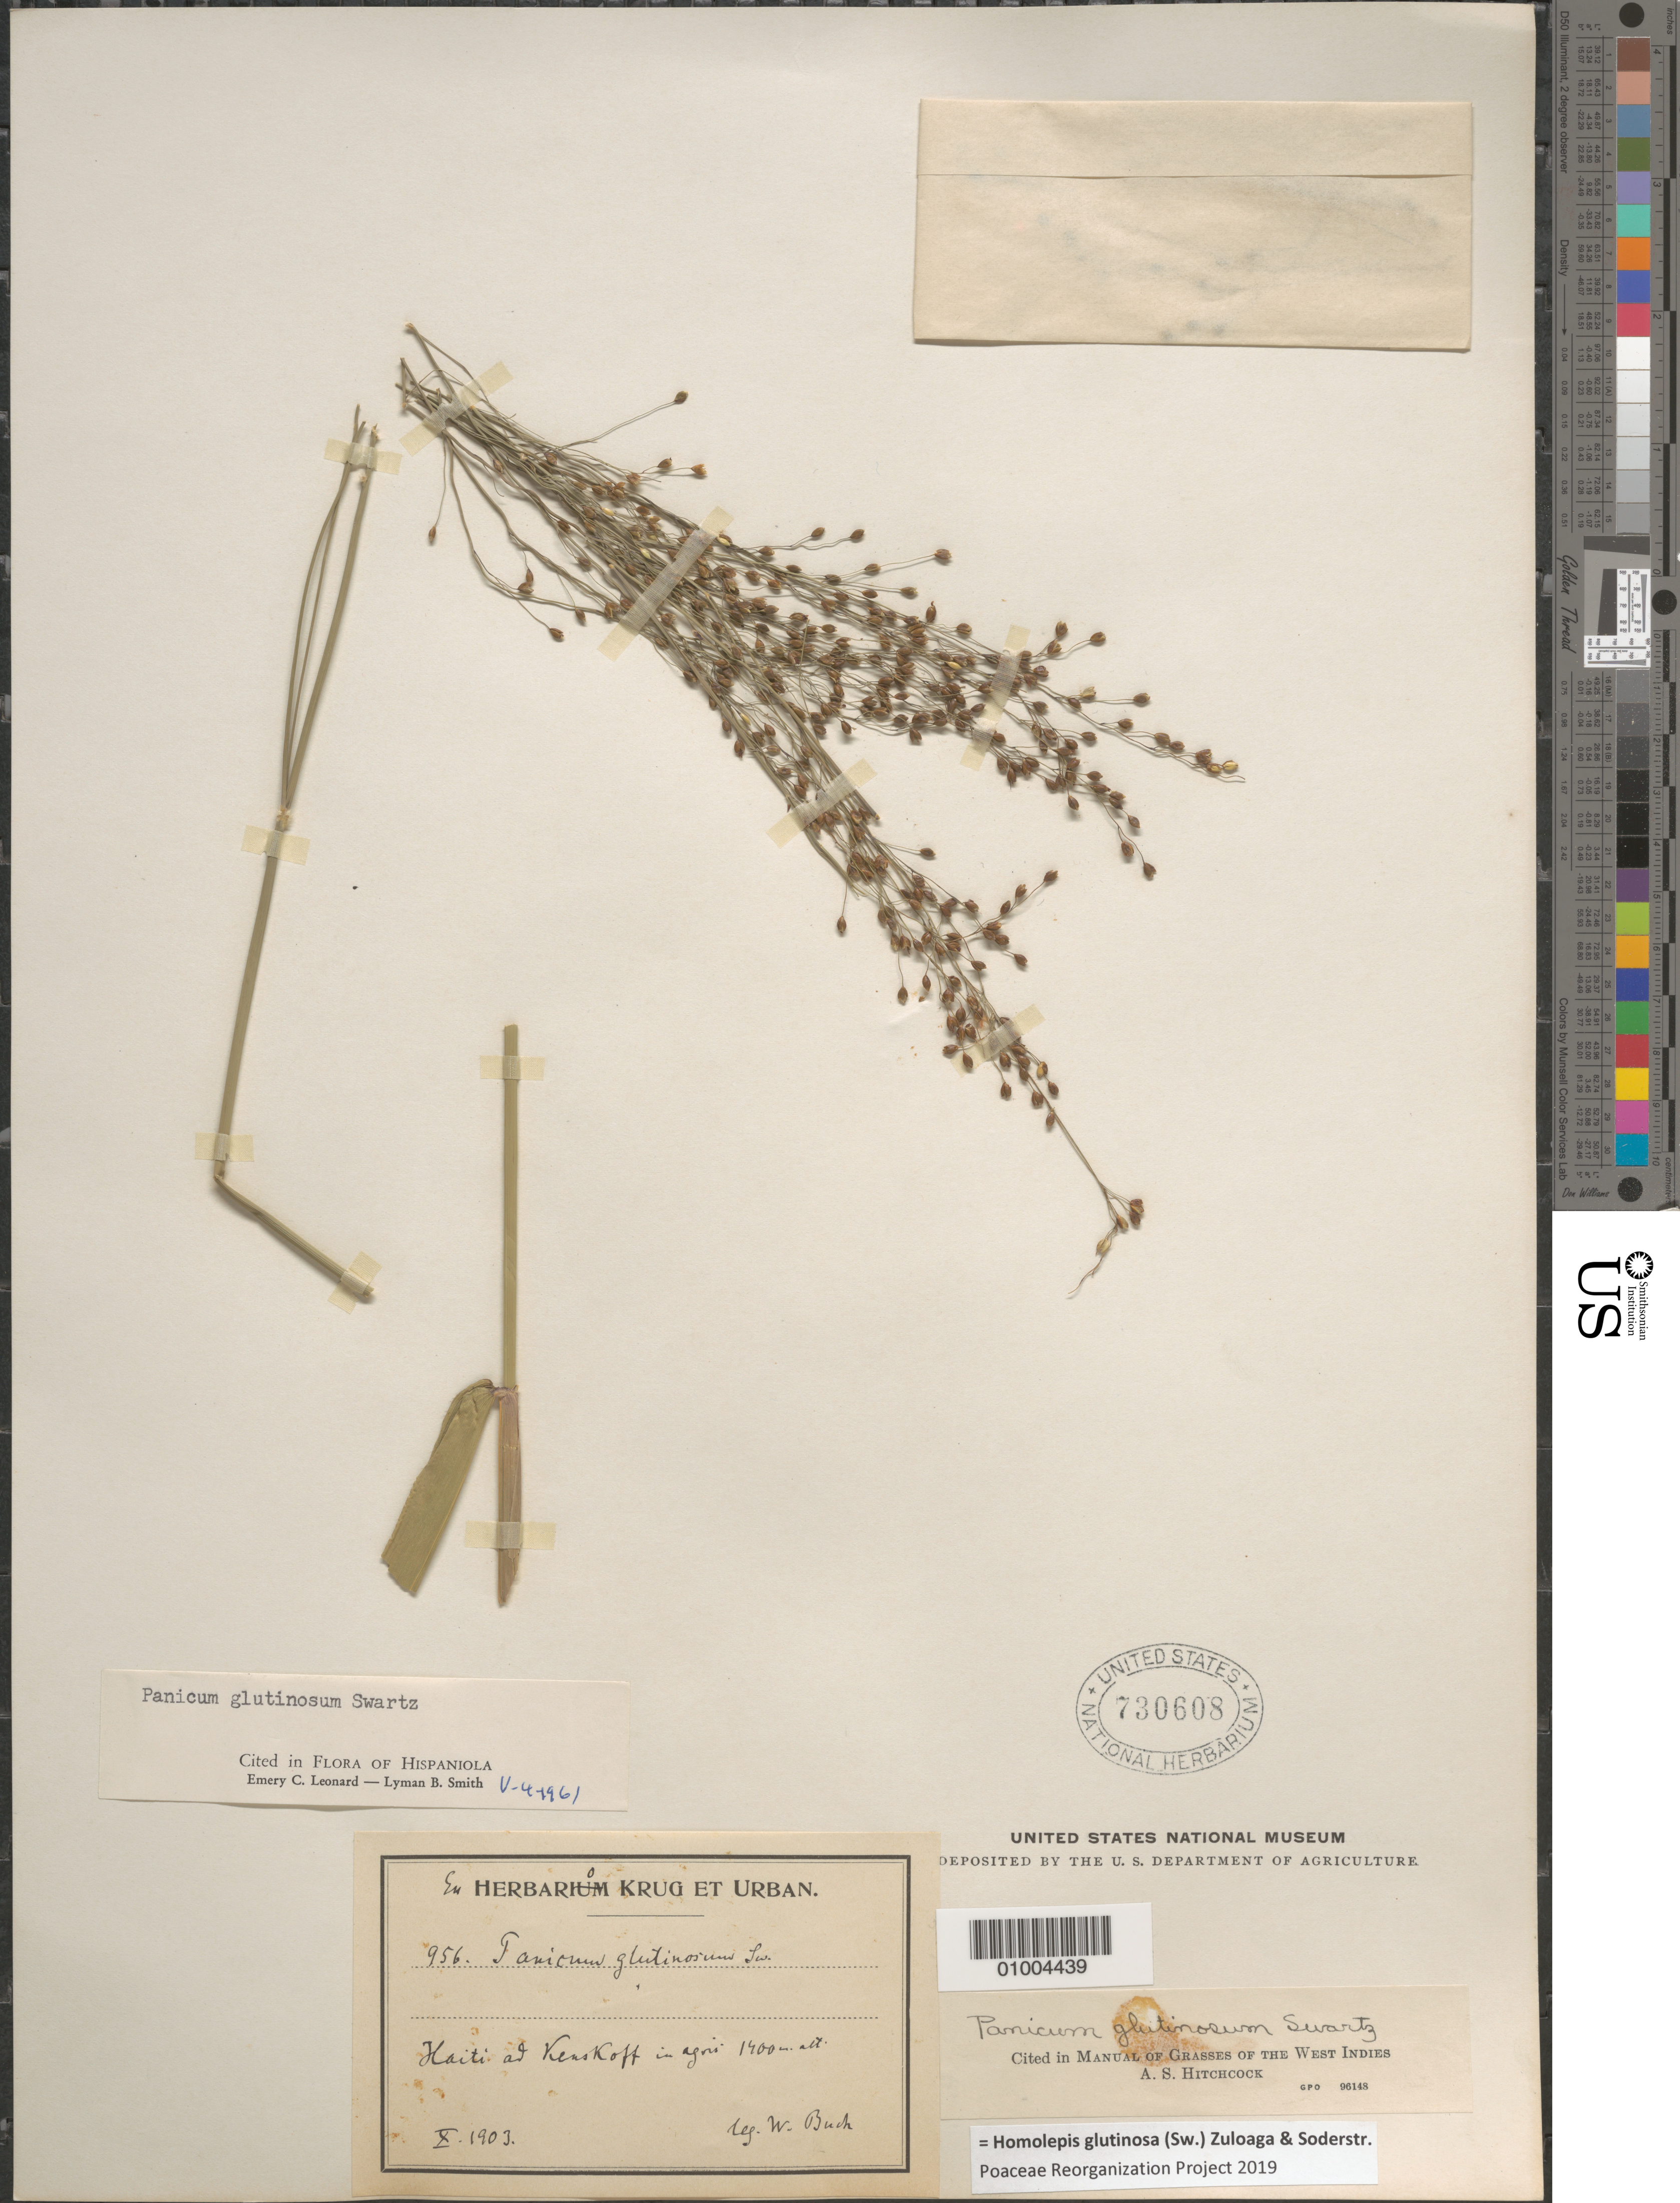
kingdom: Plantae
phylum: Tracheophyta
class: Liliopsida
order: Poales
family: Poaceae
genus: Homolepis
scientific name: Homolepis glutinosa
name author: (Sw.) Zuloaga & Soderstr.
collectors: W. Bush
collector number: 956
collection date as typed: Oct 1903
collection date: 1903-10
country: Haiti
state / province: Óuest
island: Hispaniola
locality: Kenskoff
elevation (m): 1400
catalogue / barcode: US 730608